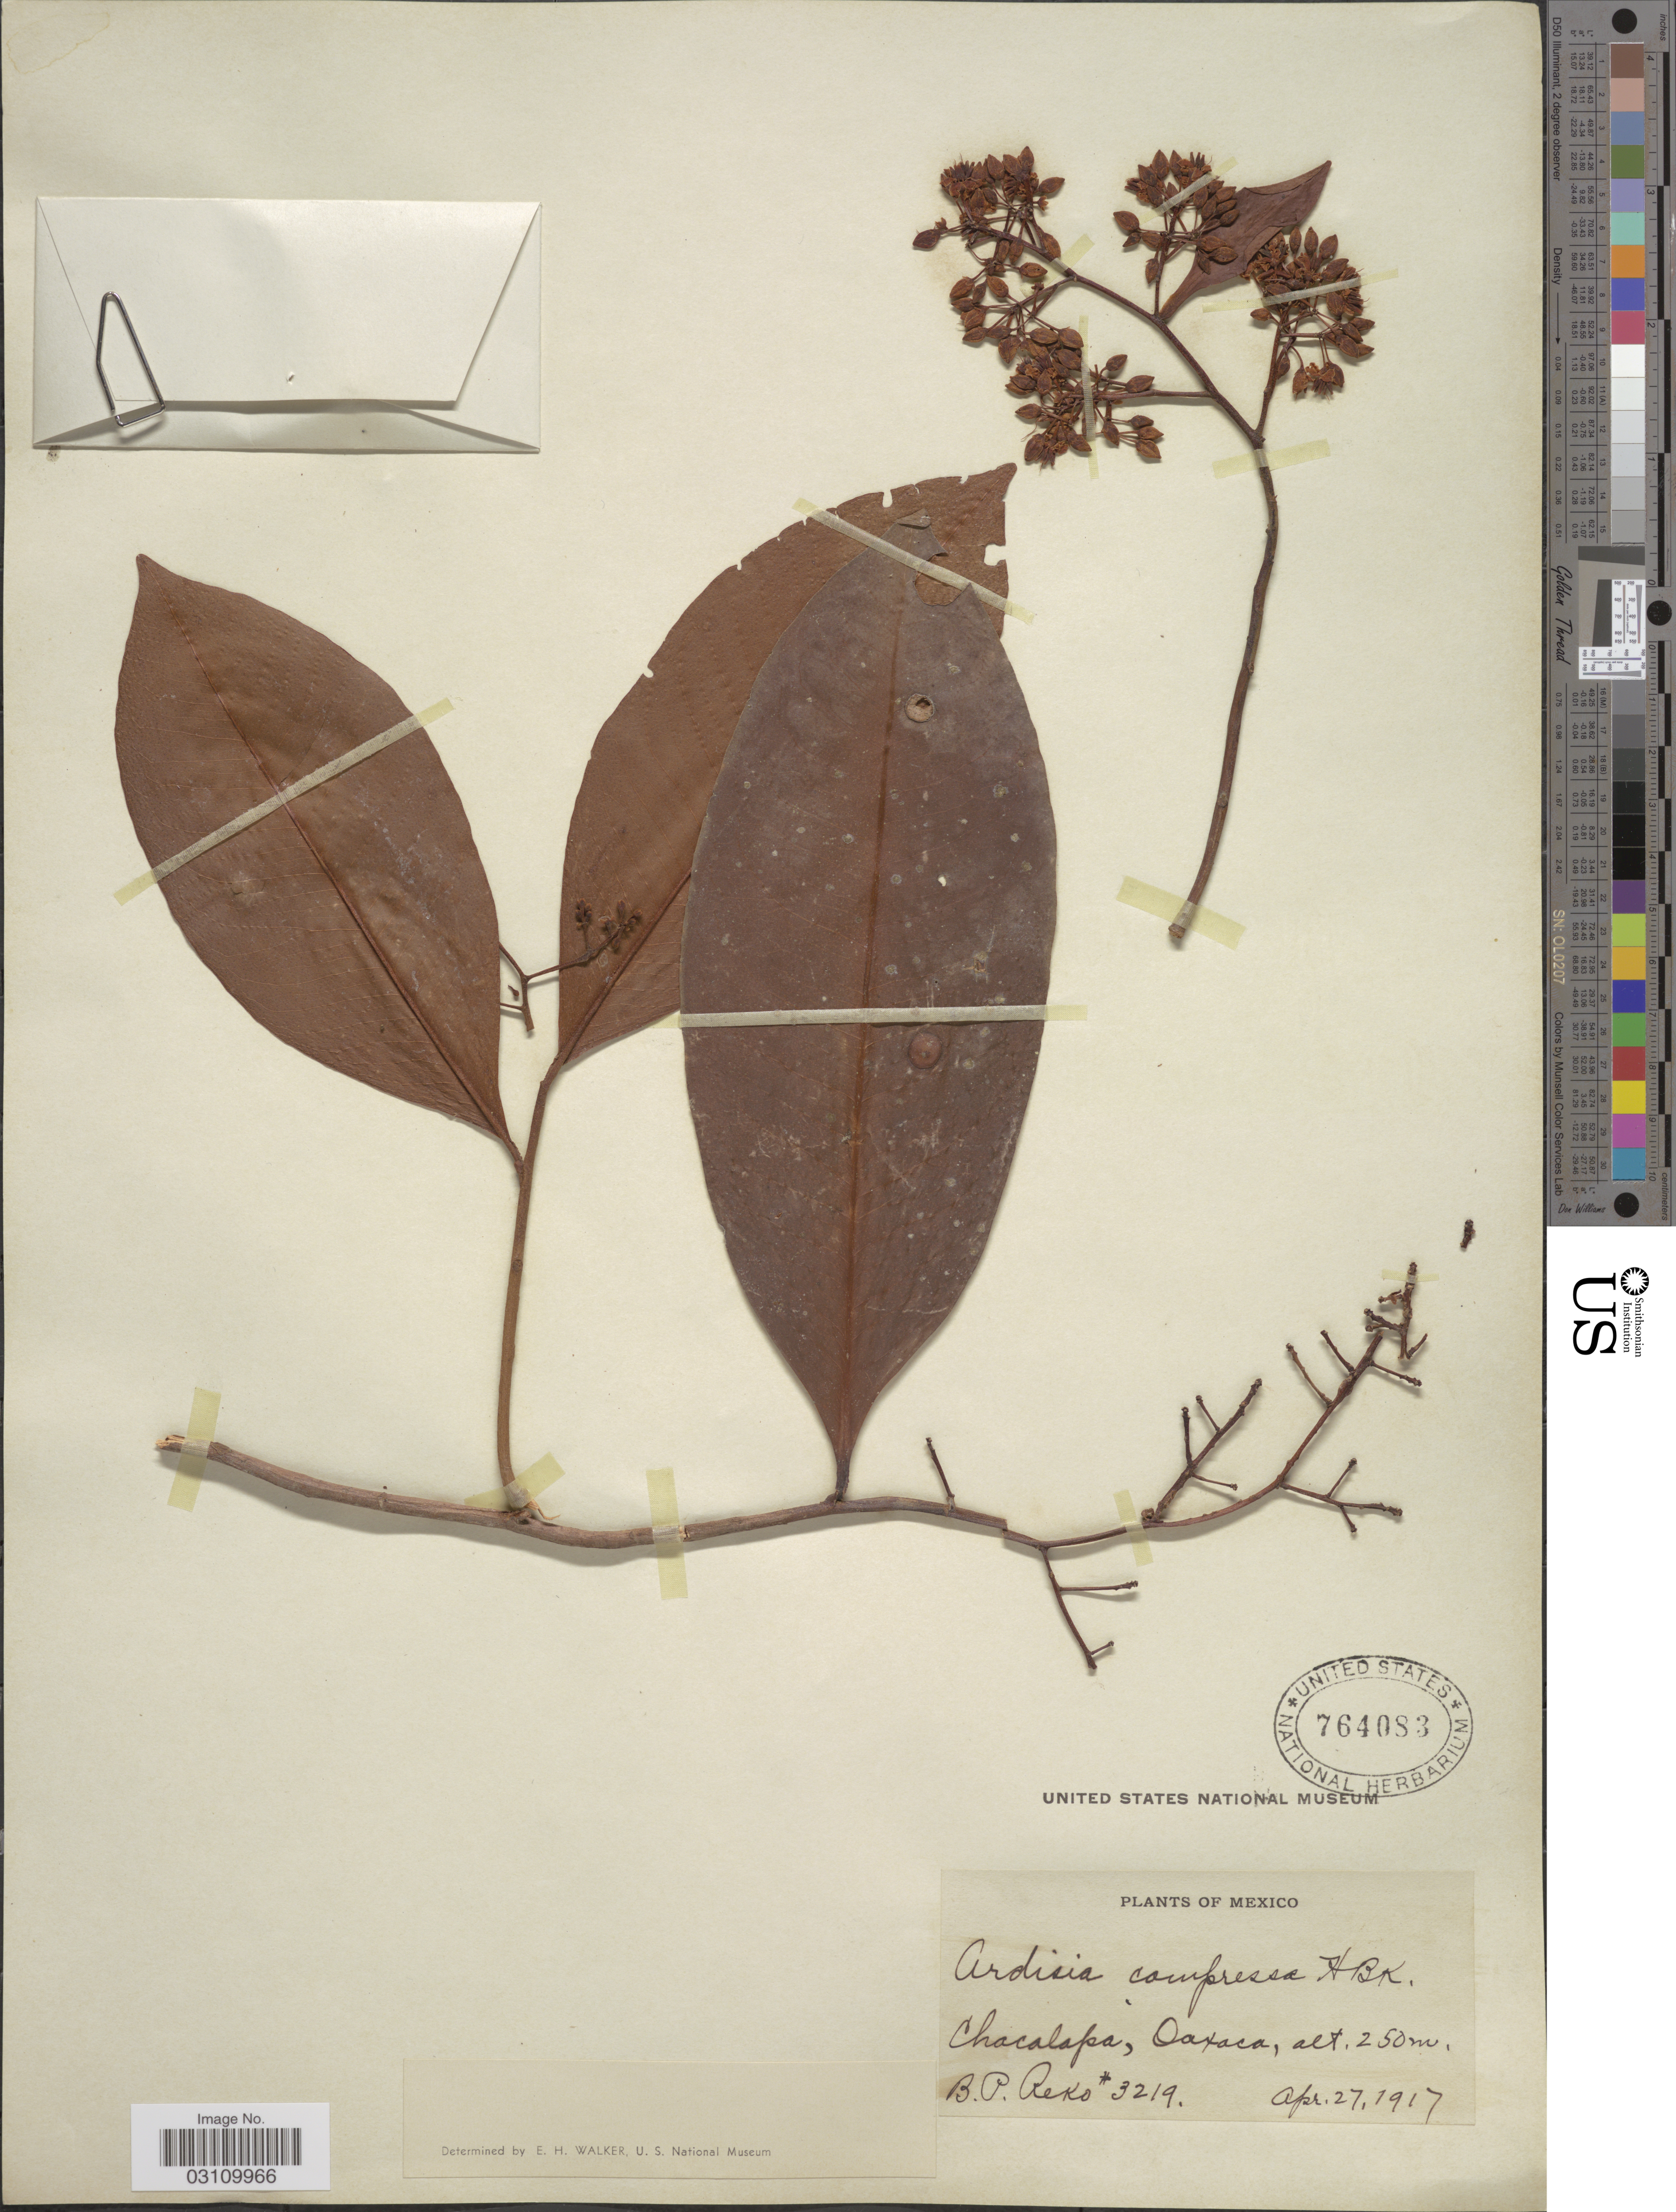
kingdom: Plantae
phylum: Tracheophyta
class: Magnoliopsida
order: Ericales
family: Primulaceae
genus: Ardisia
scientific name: Ardisia compressa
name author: Kunth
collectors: B. P. Reko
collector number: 3219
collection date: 1917-04-27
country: Mexico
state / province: Oaxaca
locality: Chacalapa.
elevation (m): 250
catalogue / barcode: US 764083